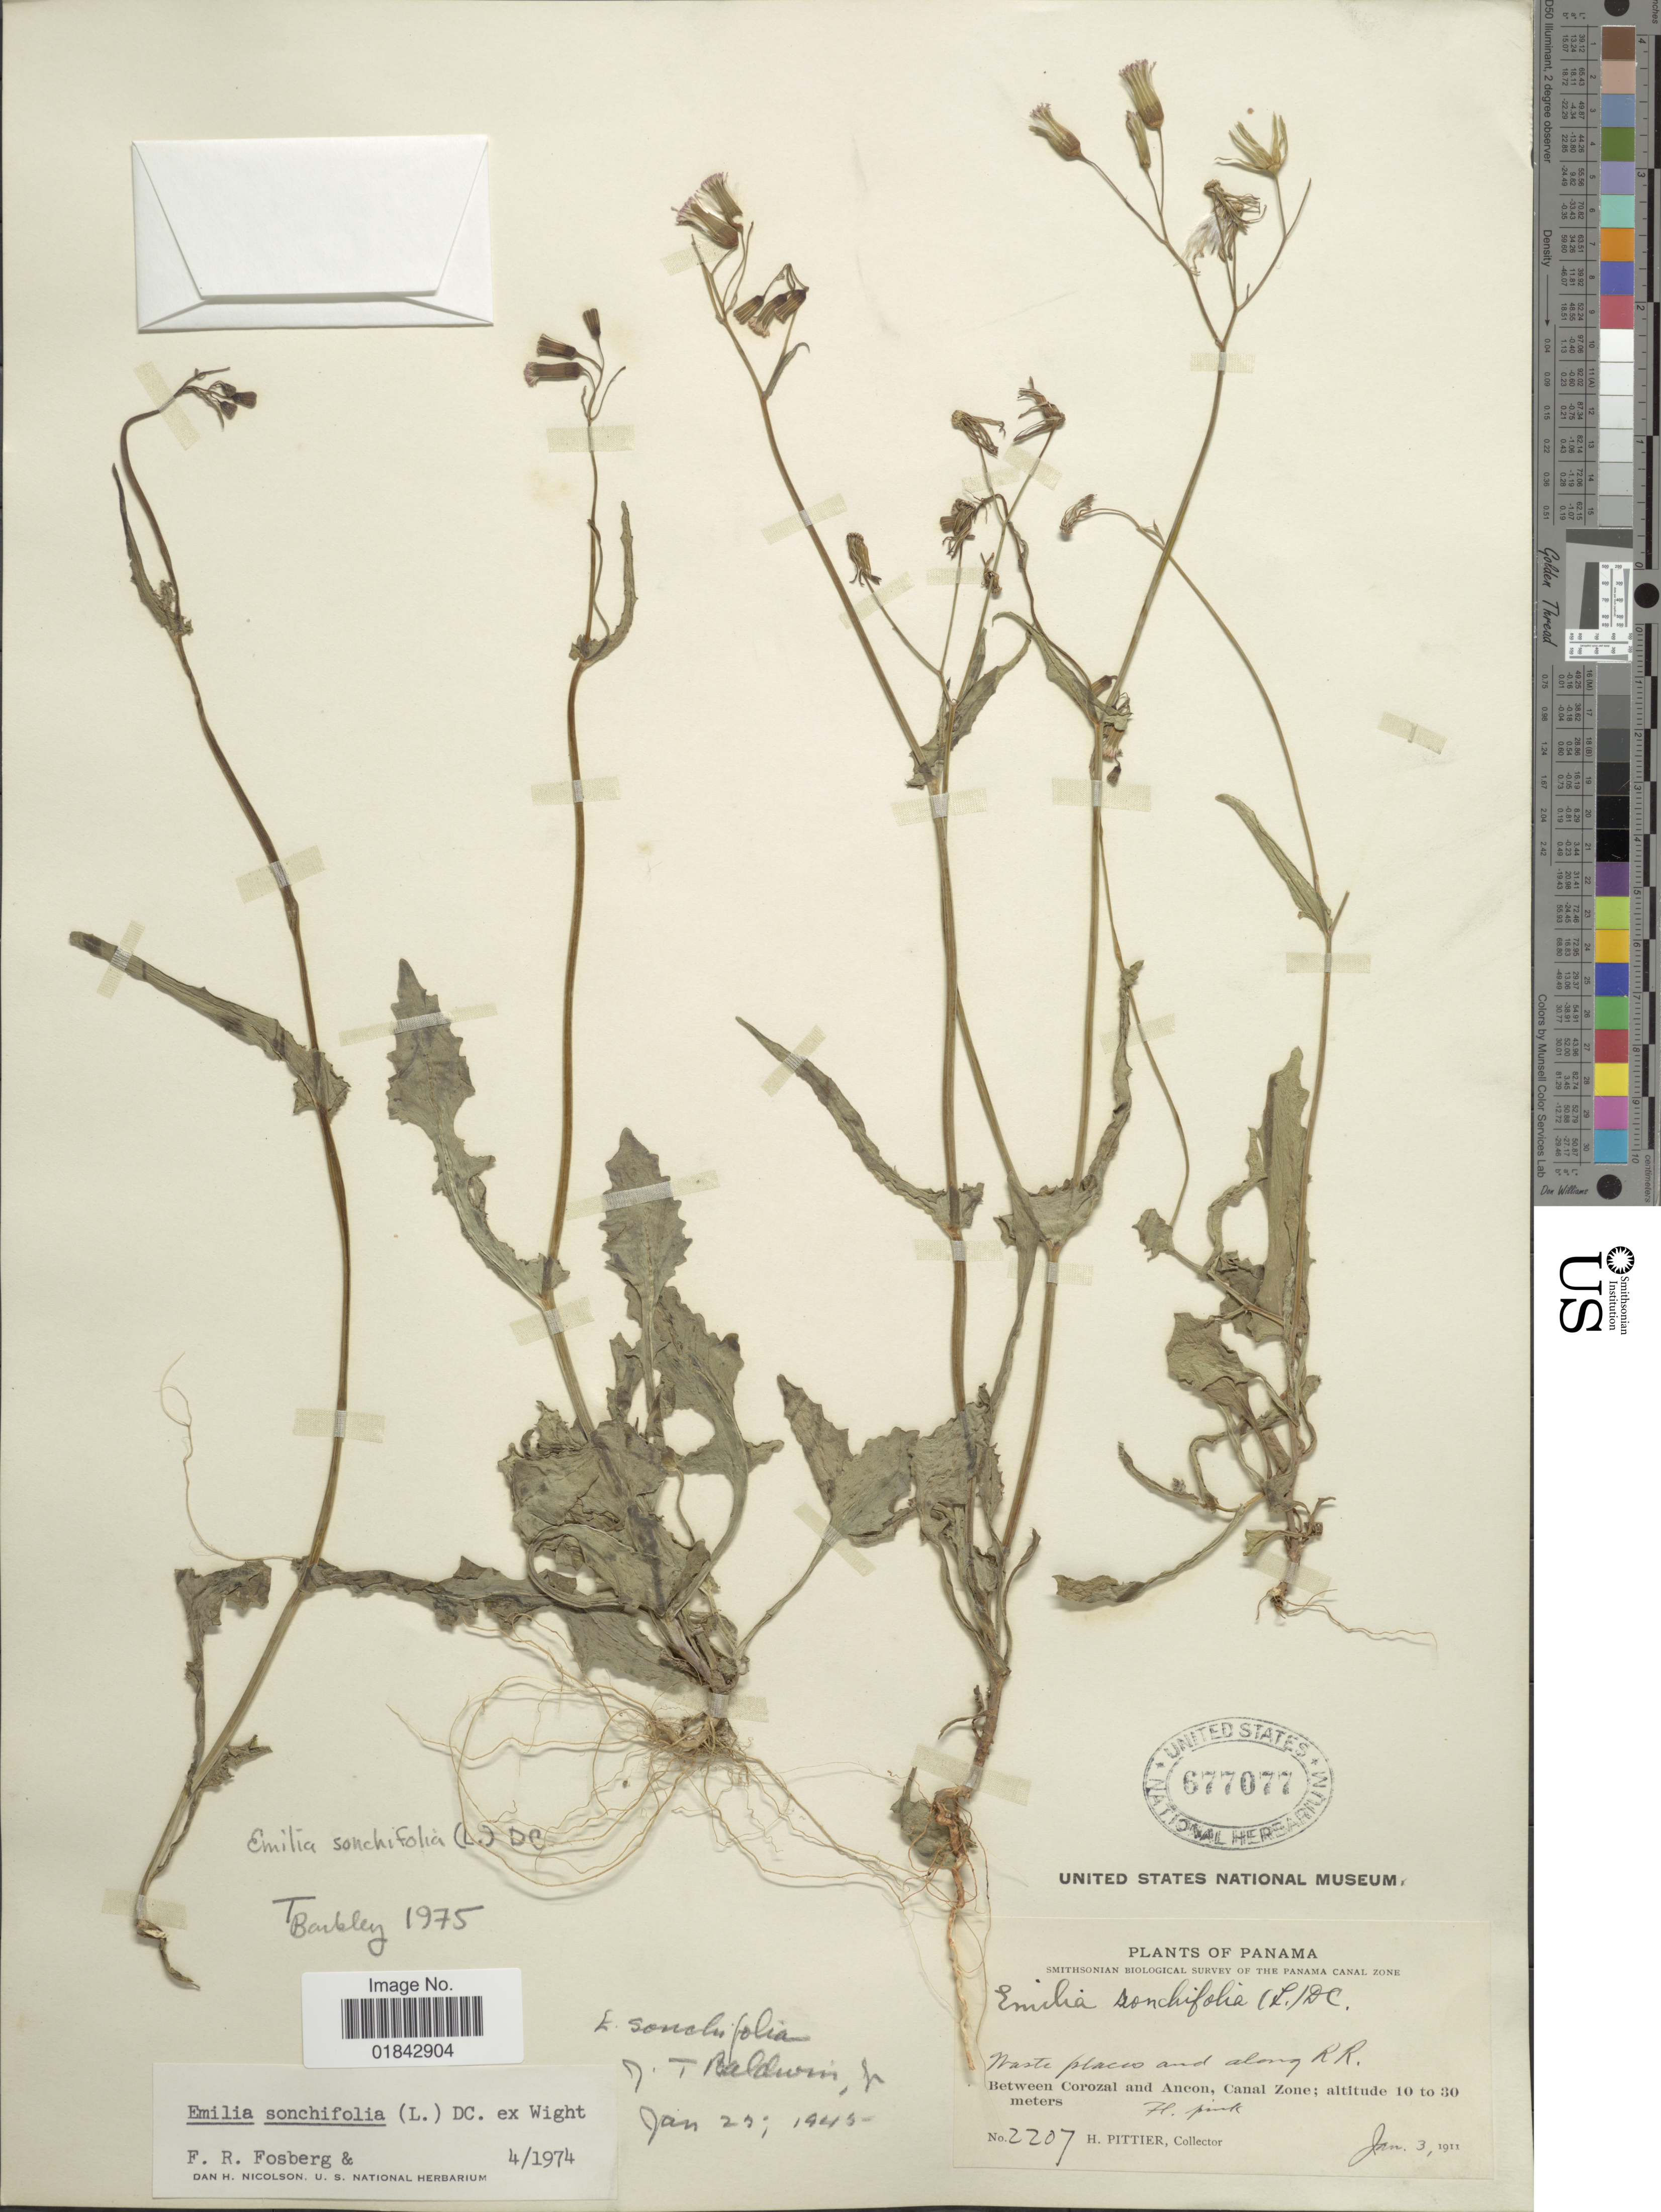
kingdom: Plantae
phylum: Tracheophyta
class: Magnoliopsida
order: Asterales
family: Asteraceae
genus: Emilia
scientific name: Emilia sonchifolia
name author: (L.) DC.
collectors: H. F. Pittier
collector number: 2207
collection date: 1911-01-03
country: Panama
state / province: Colón / Panamá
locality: Waste places and along RR., between Corozal and Ancon, Canal Zone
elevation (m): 10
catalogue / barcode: US 677077